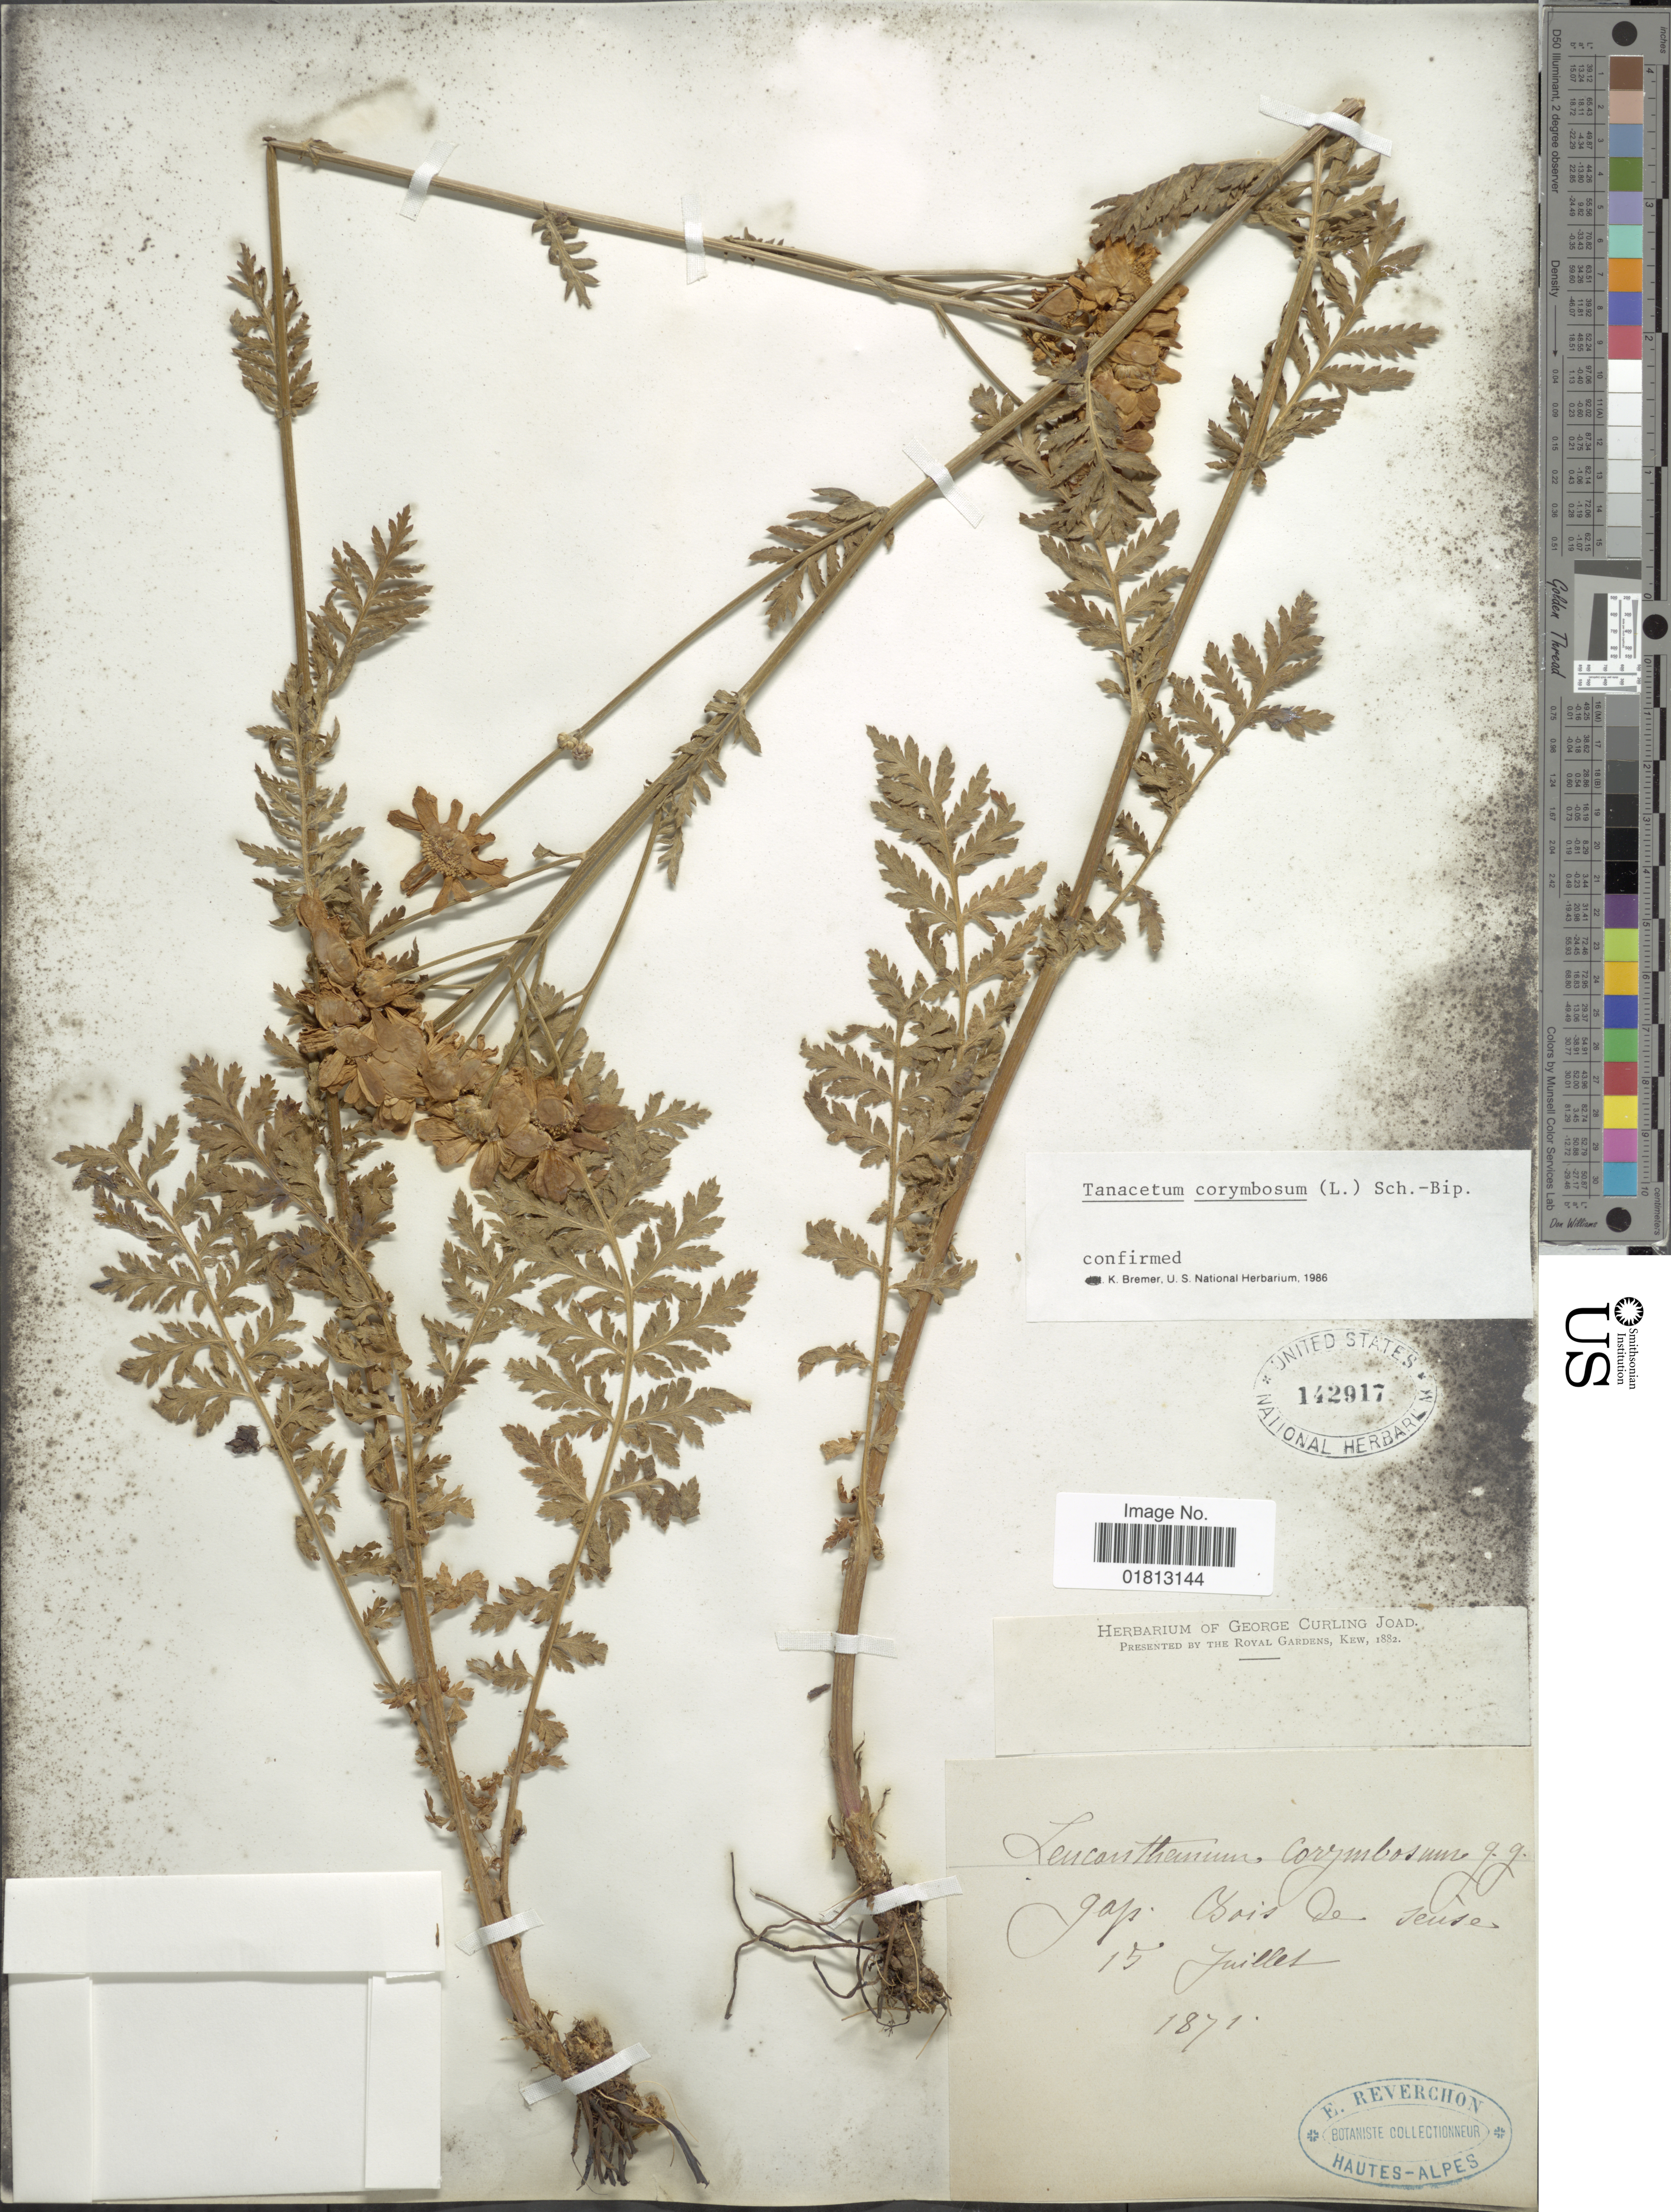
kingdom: Plantae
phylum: Tracheophyta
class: Magnoliopsida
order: Asterales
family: Asteraceae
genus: Tanacetum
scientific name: Tanacetum corymbosum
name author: (L.) Sch. Bip.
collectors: E. Reverchon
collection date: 1871-07-15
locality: Gpa, Bois de seuse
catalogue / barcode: US 142917